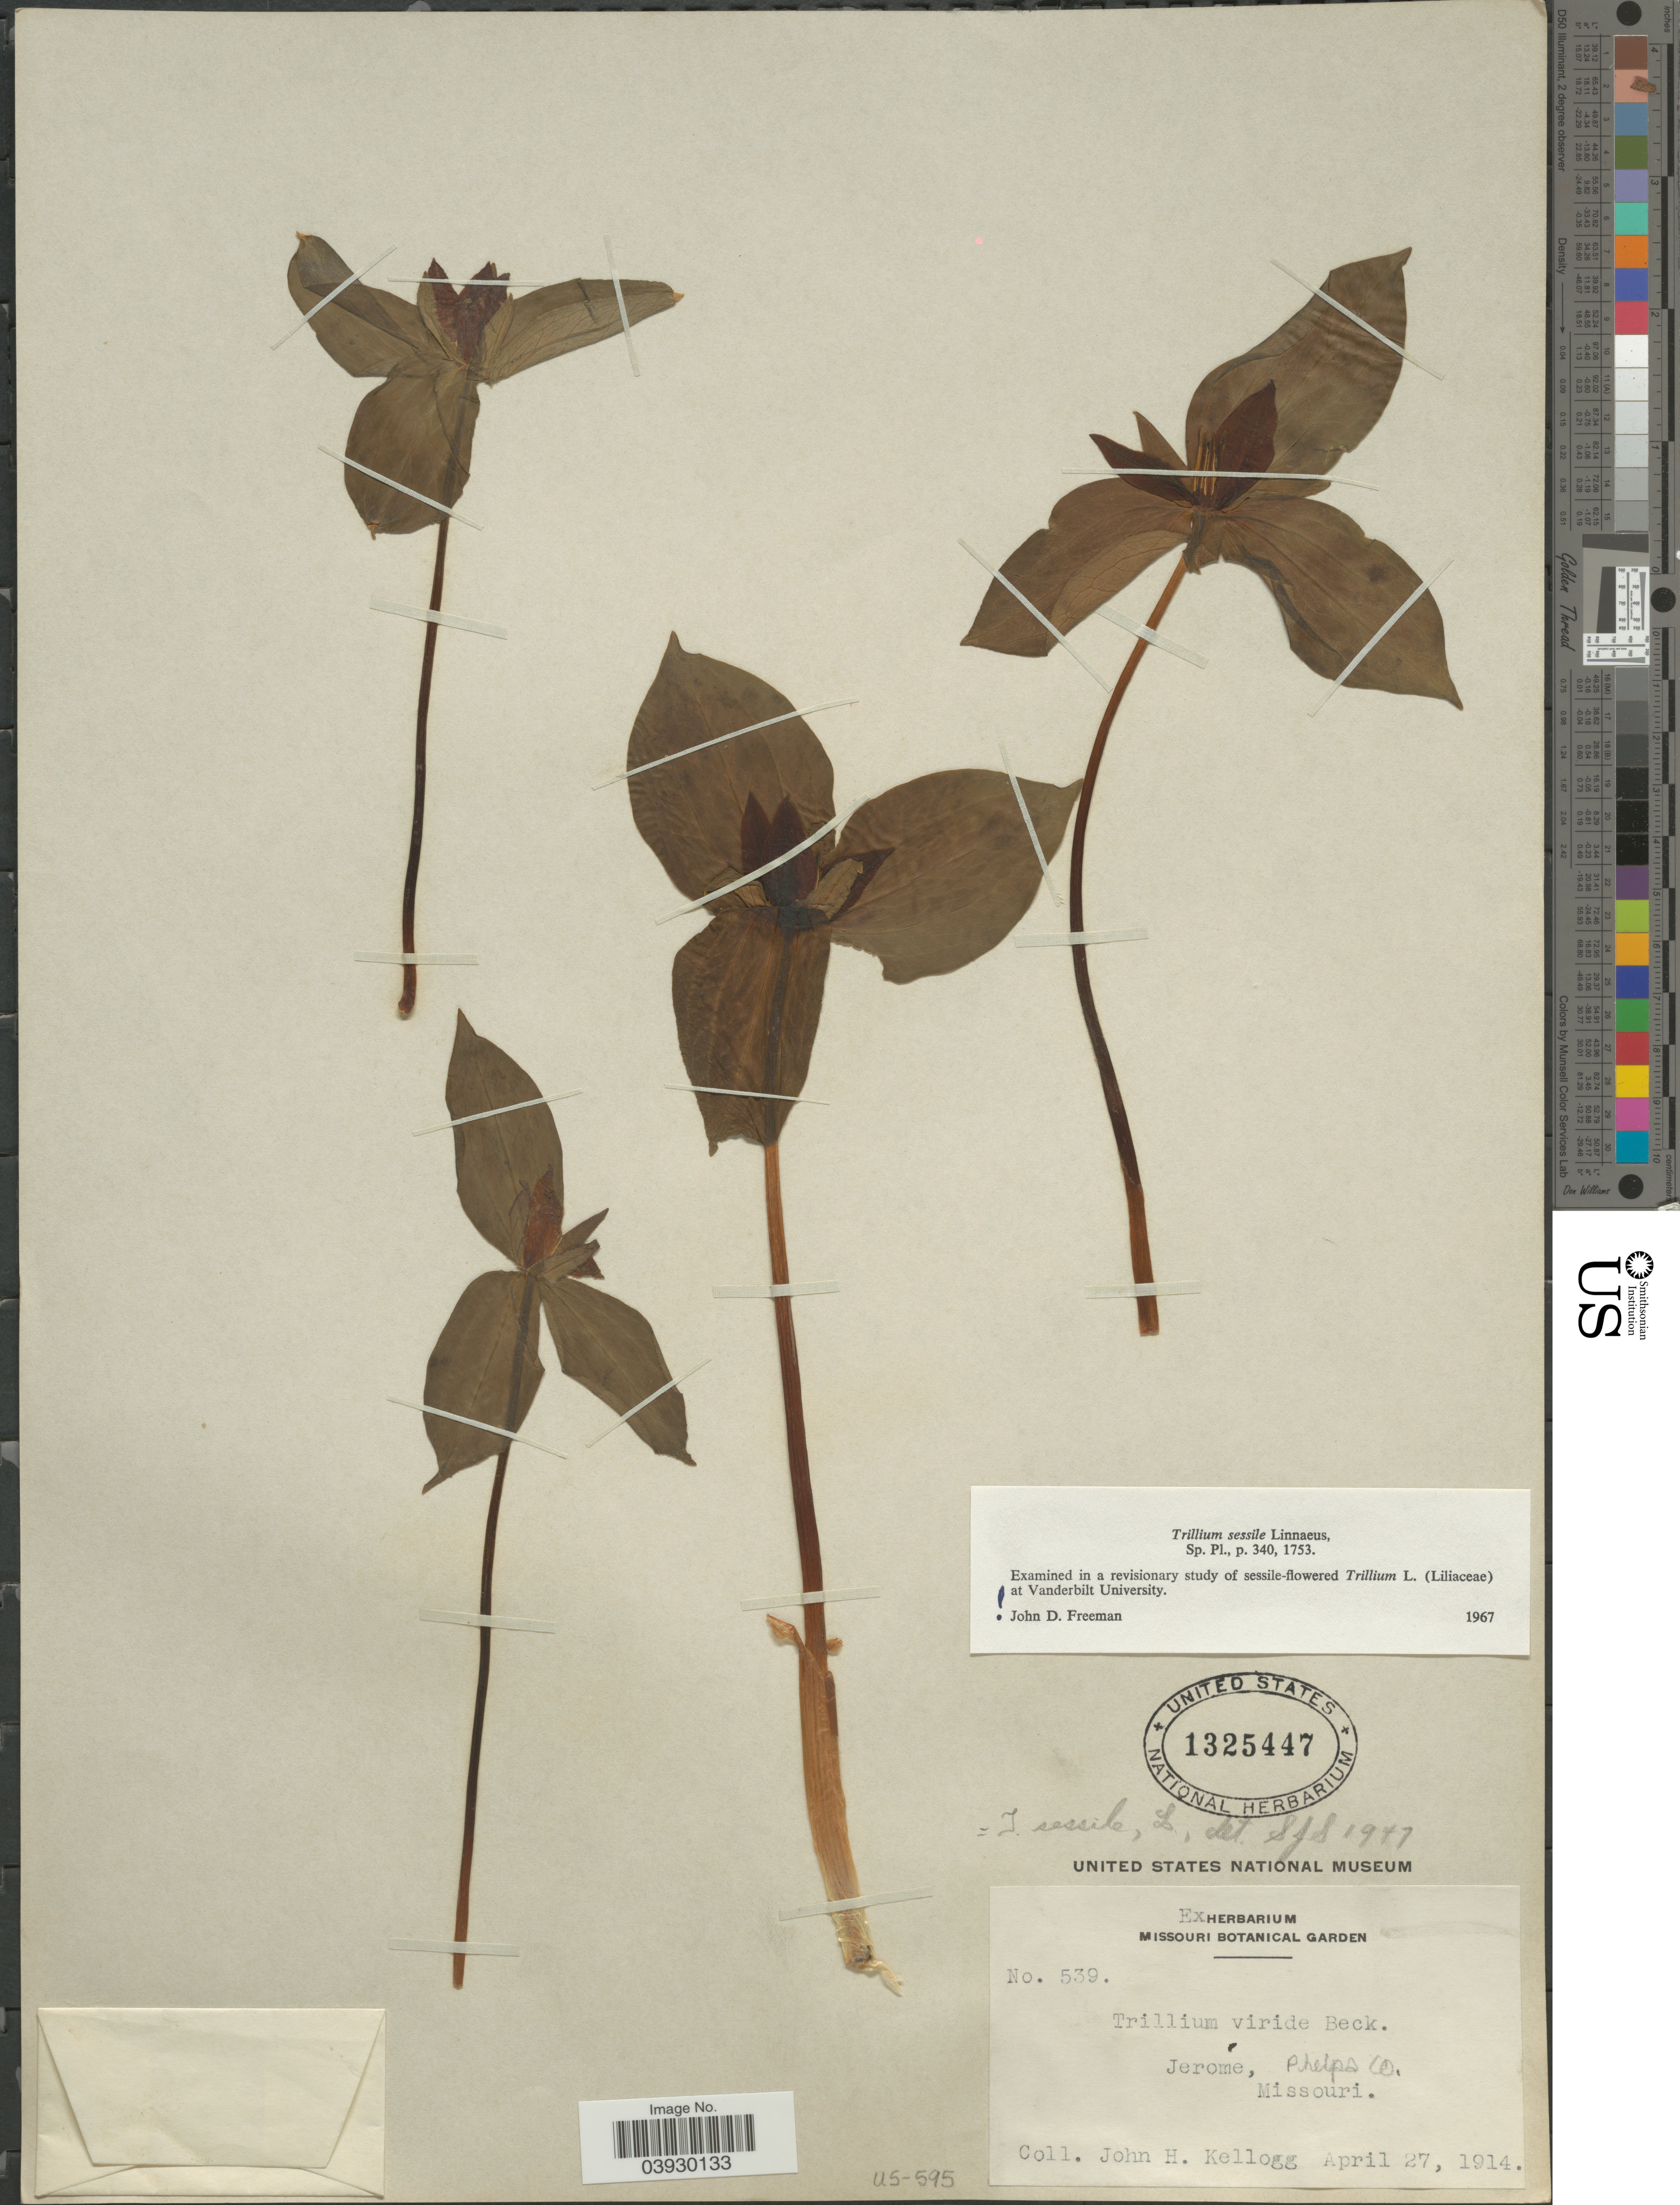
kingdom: Plantae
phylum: Tracheophyta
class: Liliopsida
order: Liliales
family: Melanthiaceae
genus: Trillium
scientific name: Trillium sessile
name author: L.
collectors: J. H. Kellogg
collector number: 539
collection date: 1914-04-27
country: United States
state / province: Missouri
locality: Jerome, Phelps Co.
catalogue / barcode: US 1325447